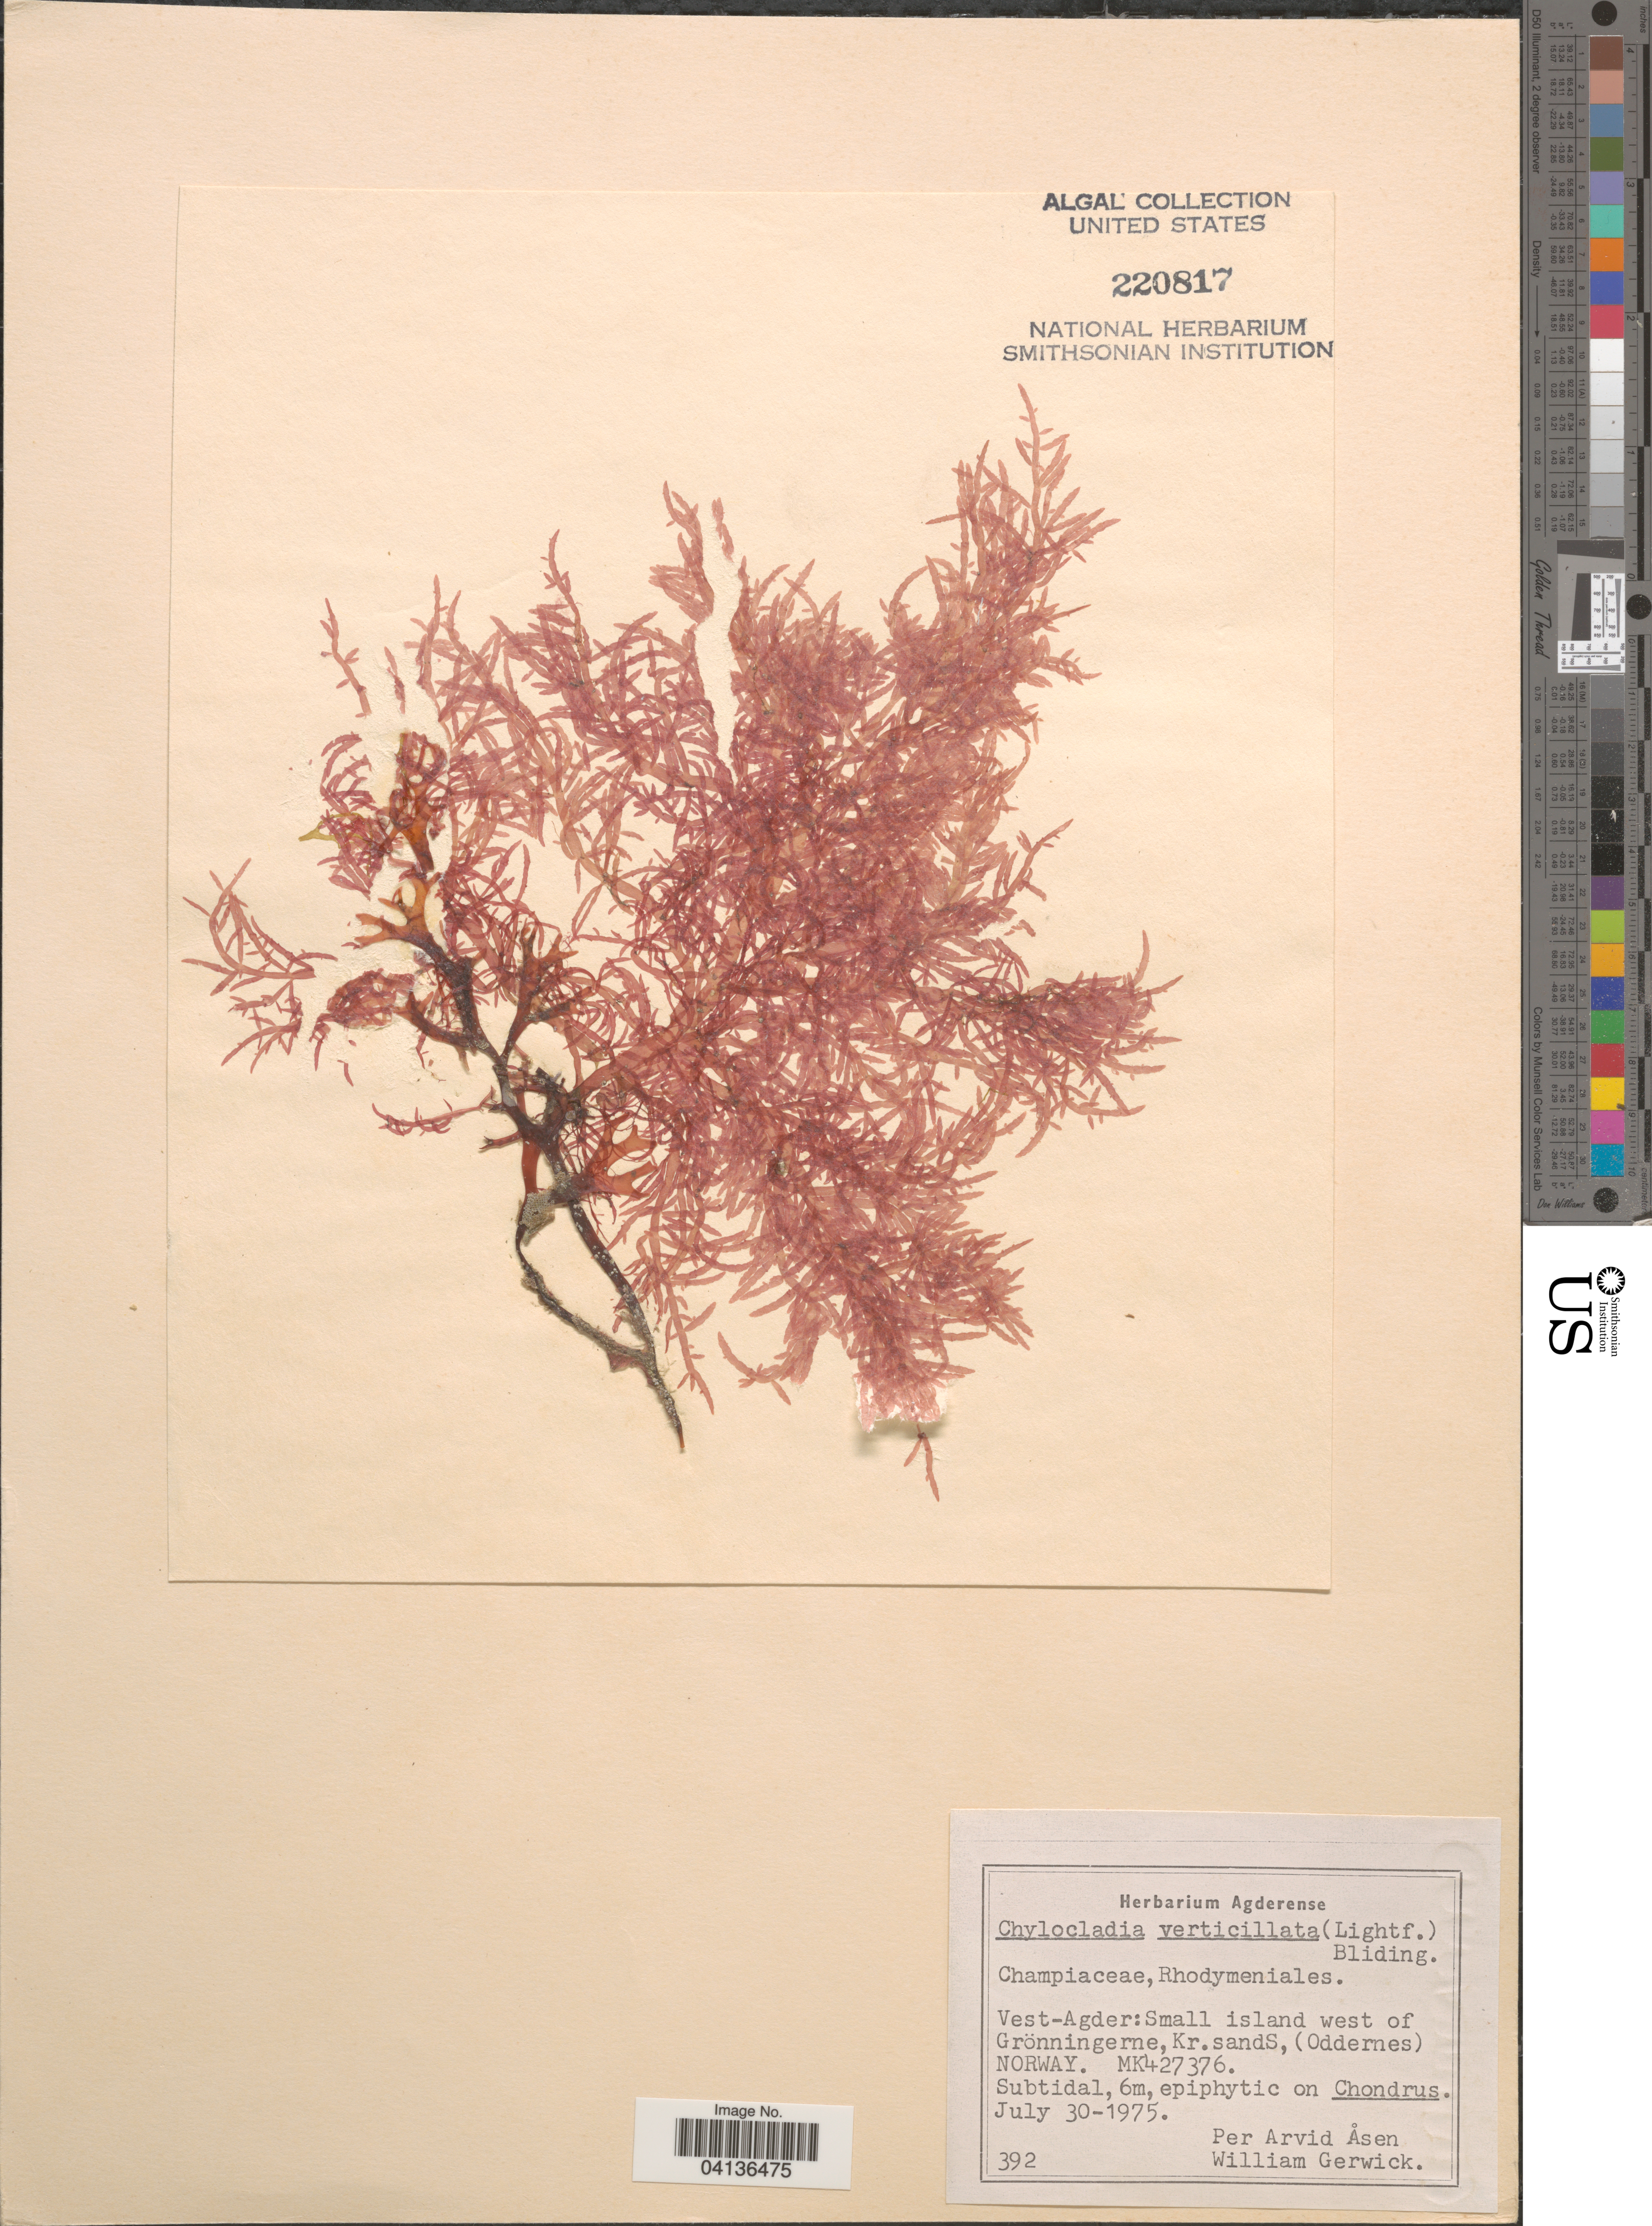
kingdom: Plantae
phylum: Rhodophyta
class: Florideophyceae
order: Rhodymeniales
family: Champiaceae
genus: Chylocladia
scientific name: Chylocladia verticillata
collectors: P. Åsen & W. Gerwick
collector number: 392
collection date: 1975-07-30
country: Norway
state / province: Vest-Agder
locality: Small island west of Grönningerne, Kr. sands, (Oddernes). MK427376.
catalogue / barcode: US 220817